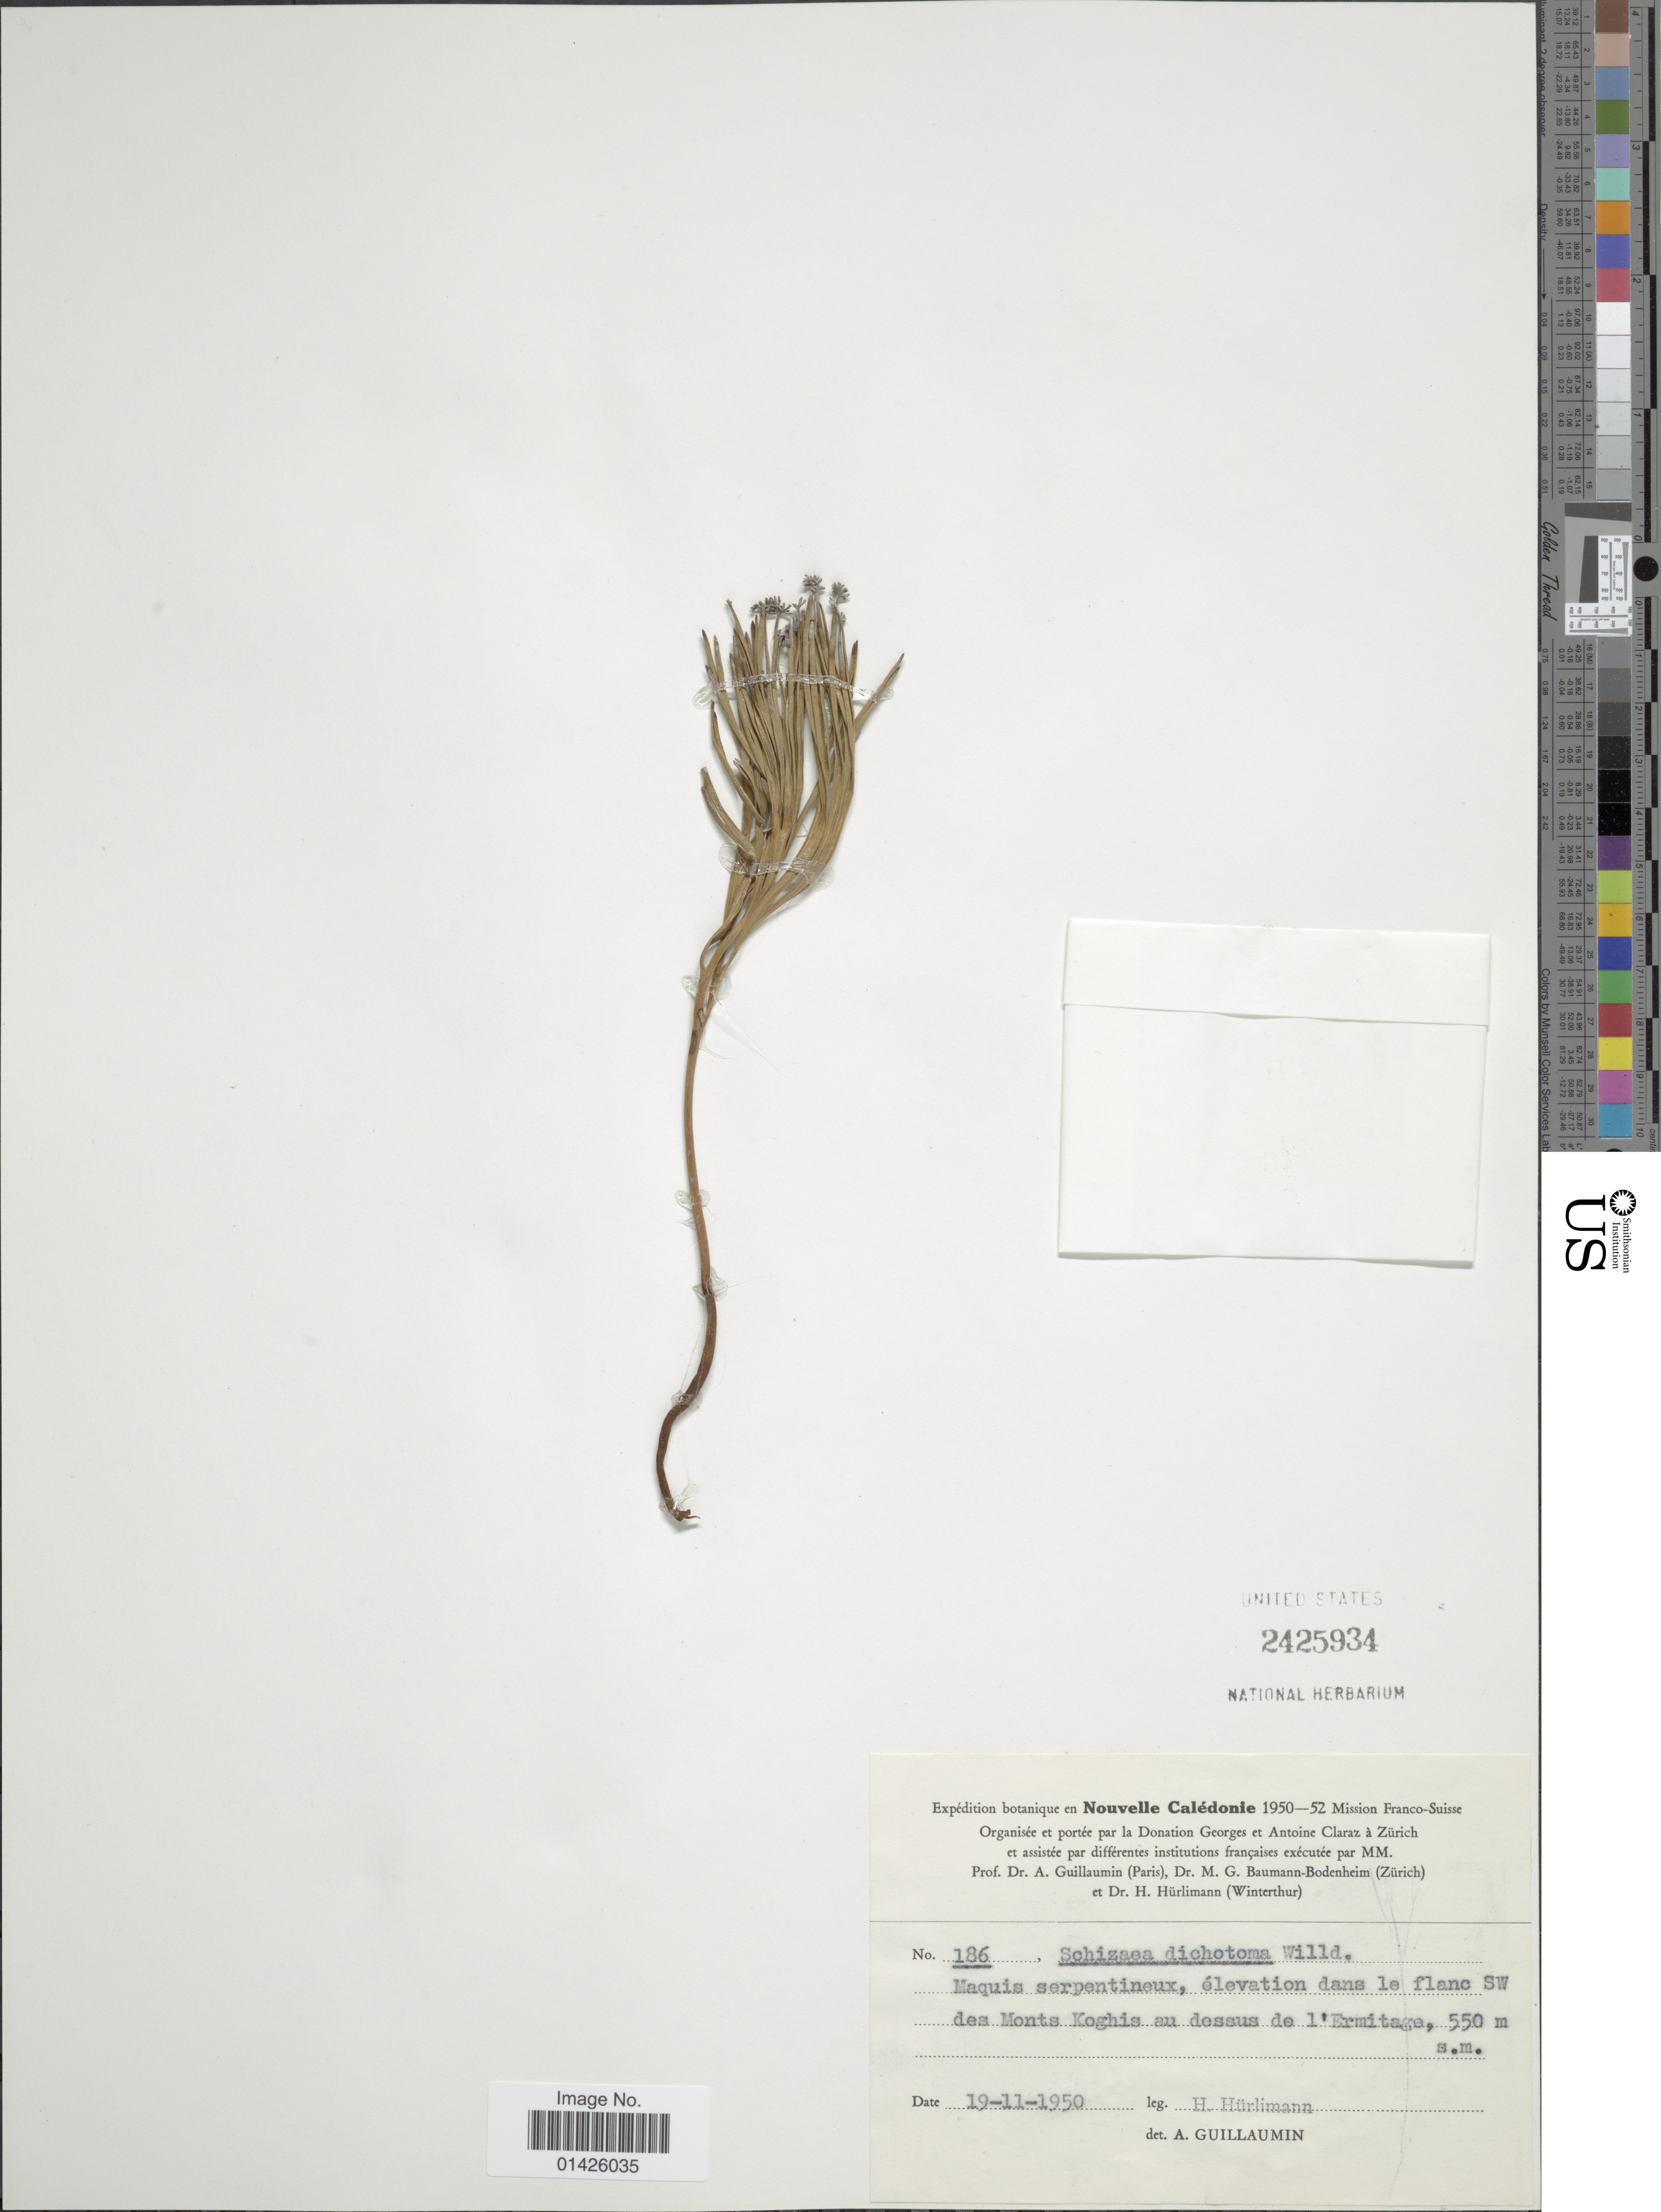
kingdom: Plantae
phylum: Tracheophyta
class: Polypodiopsida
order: Schizaeales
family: Schizaeaceae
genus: Schizaea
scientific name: Schizaea dichotoma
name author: (L.) J. Sm.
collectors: H. Hürlimann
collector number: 186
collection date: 1950-11-19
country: New Caledonia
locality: Maquis serpentineux, elvation dans le flanc SW des Monts Koghis au dessus de l'Ermitaga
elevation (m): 550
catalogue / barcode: US 2425934